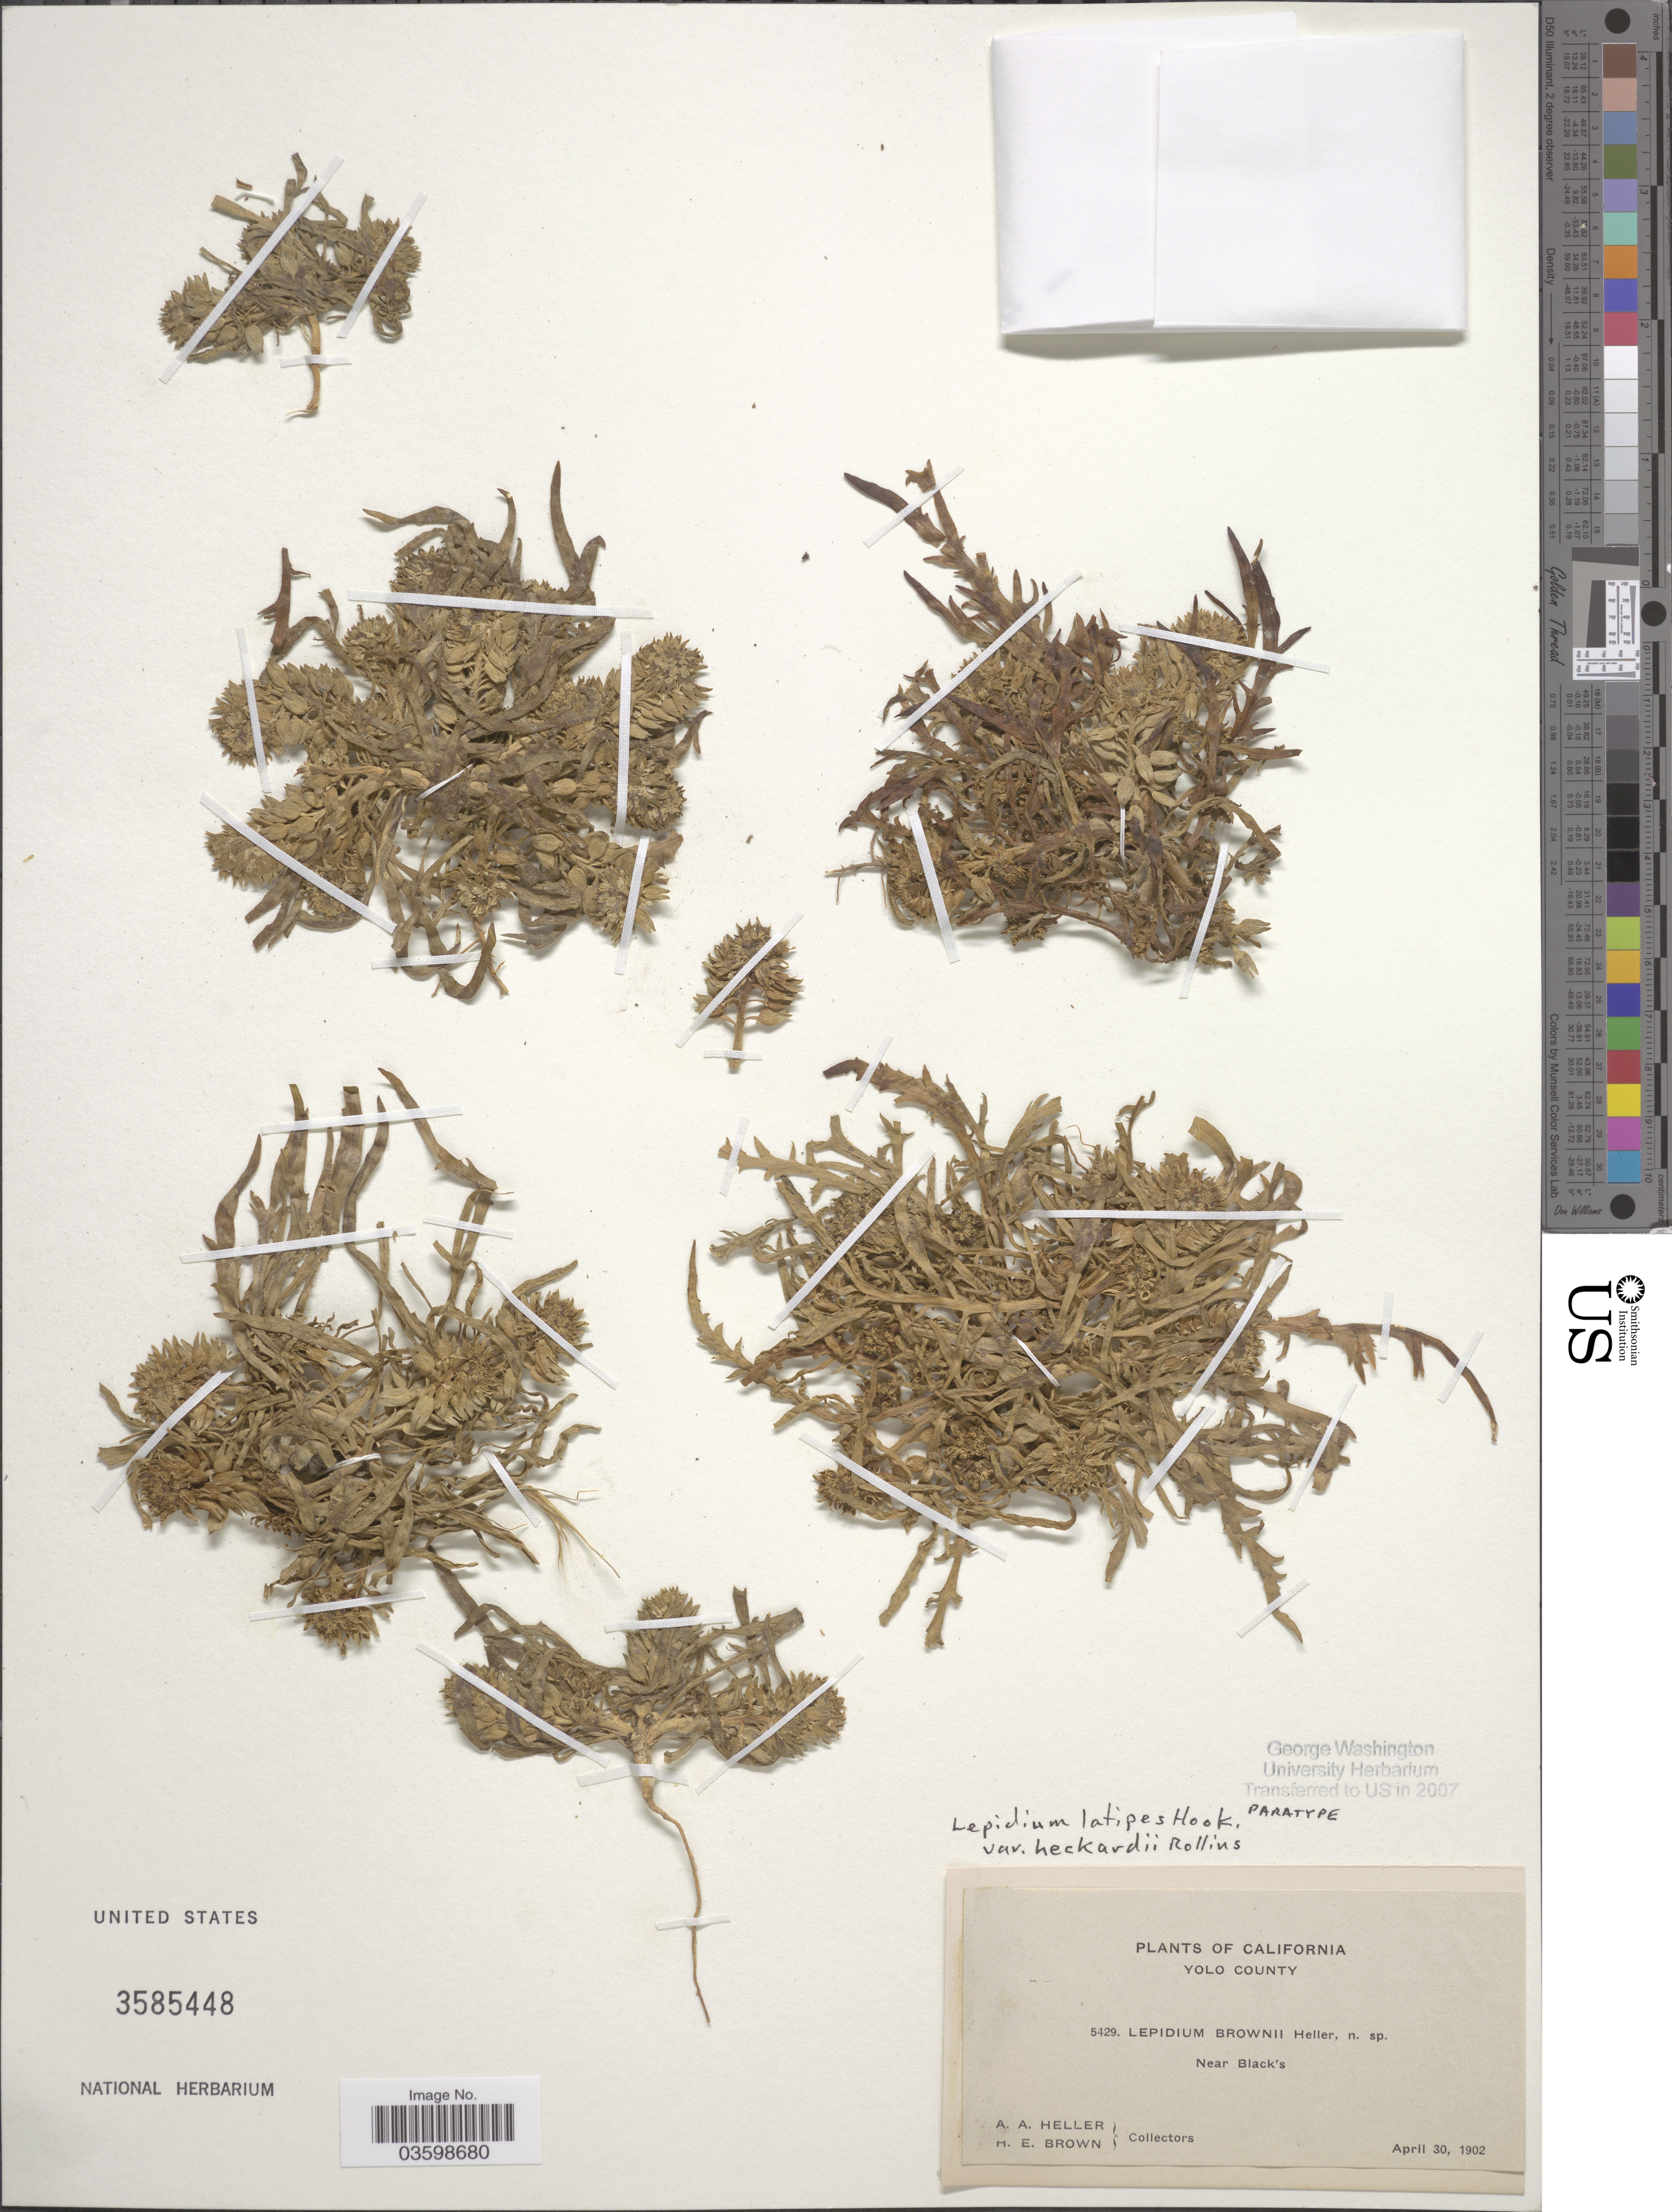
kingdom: Plantae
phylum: Tracheophyta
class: Magnoliopsida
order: Brassicales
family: Brassicaceae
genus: Lepidium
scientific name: Lepidium latipes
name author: Hook.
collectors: A. A. Heller & H. E. Brown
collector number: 5429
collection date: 1902-04-30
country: United States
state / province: California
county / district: Yolo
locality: Yolo County. Near Black's.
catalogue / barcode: US 3585448